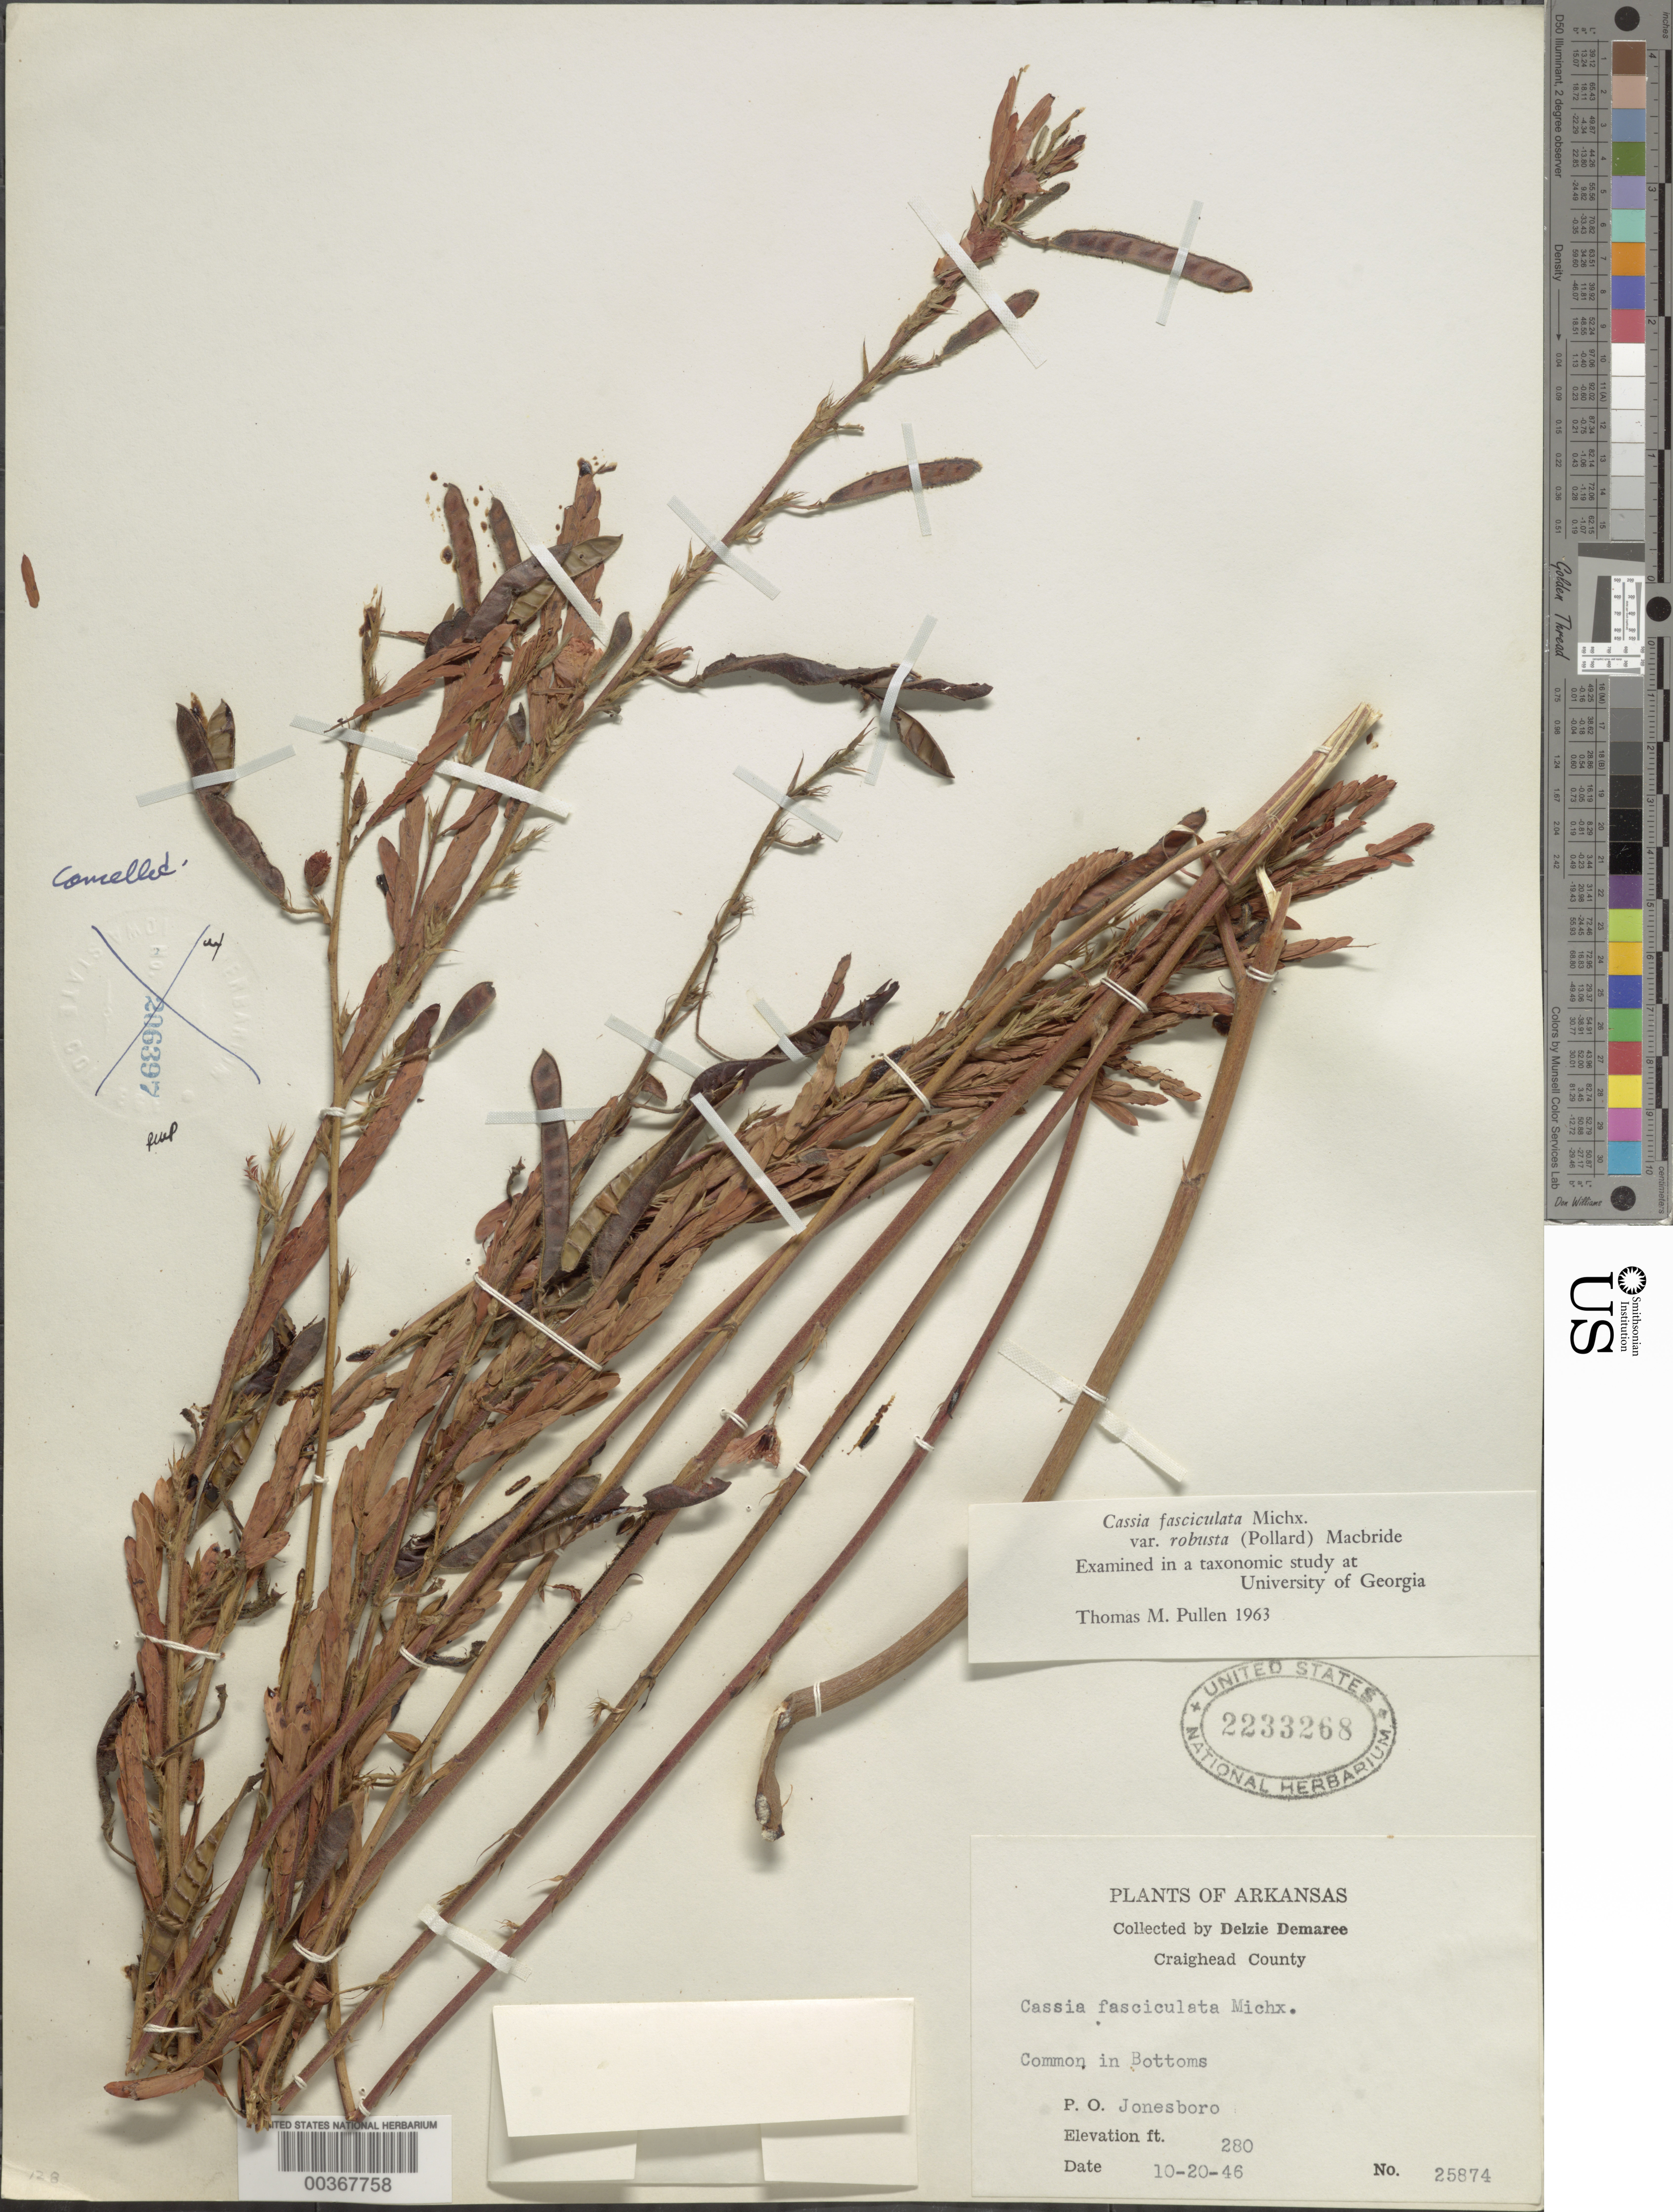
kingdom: Plantae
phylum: Tracheophyta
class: Magnoliopsida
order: Fabales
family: Fabaceae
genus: Chamaecrista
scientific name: Chamaecrista fasciculata var. robusta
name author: (Pollard) Moldenke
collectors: D. Demaree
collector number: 25874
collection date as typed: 20 Oct 1946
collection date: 1946-10-20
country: United States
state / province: Arkansas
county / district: Craighead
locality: Jonesboro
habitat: Bottoms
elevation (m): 85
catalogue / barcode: US 2233268